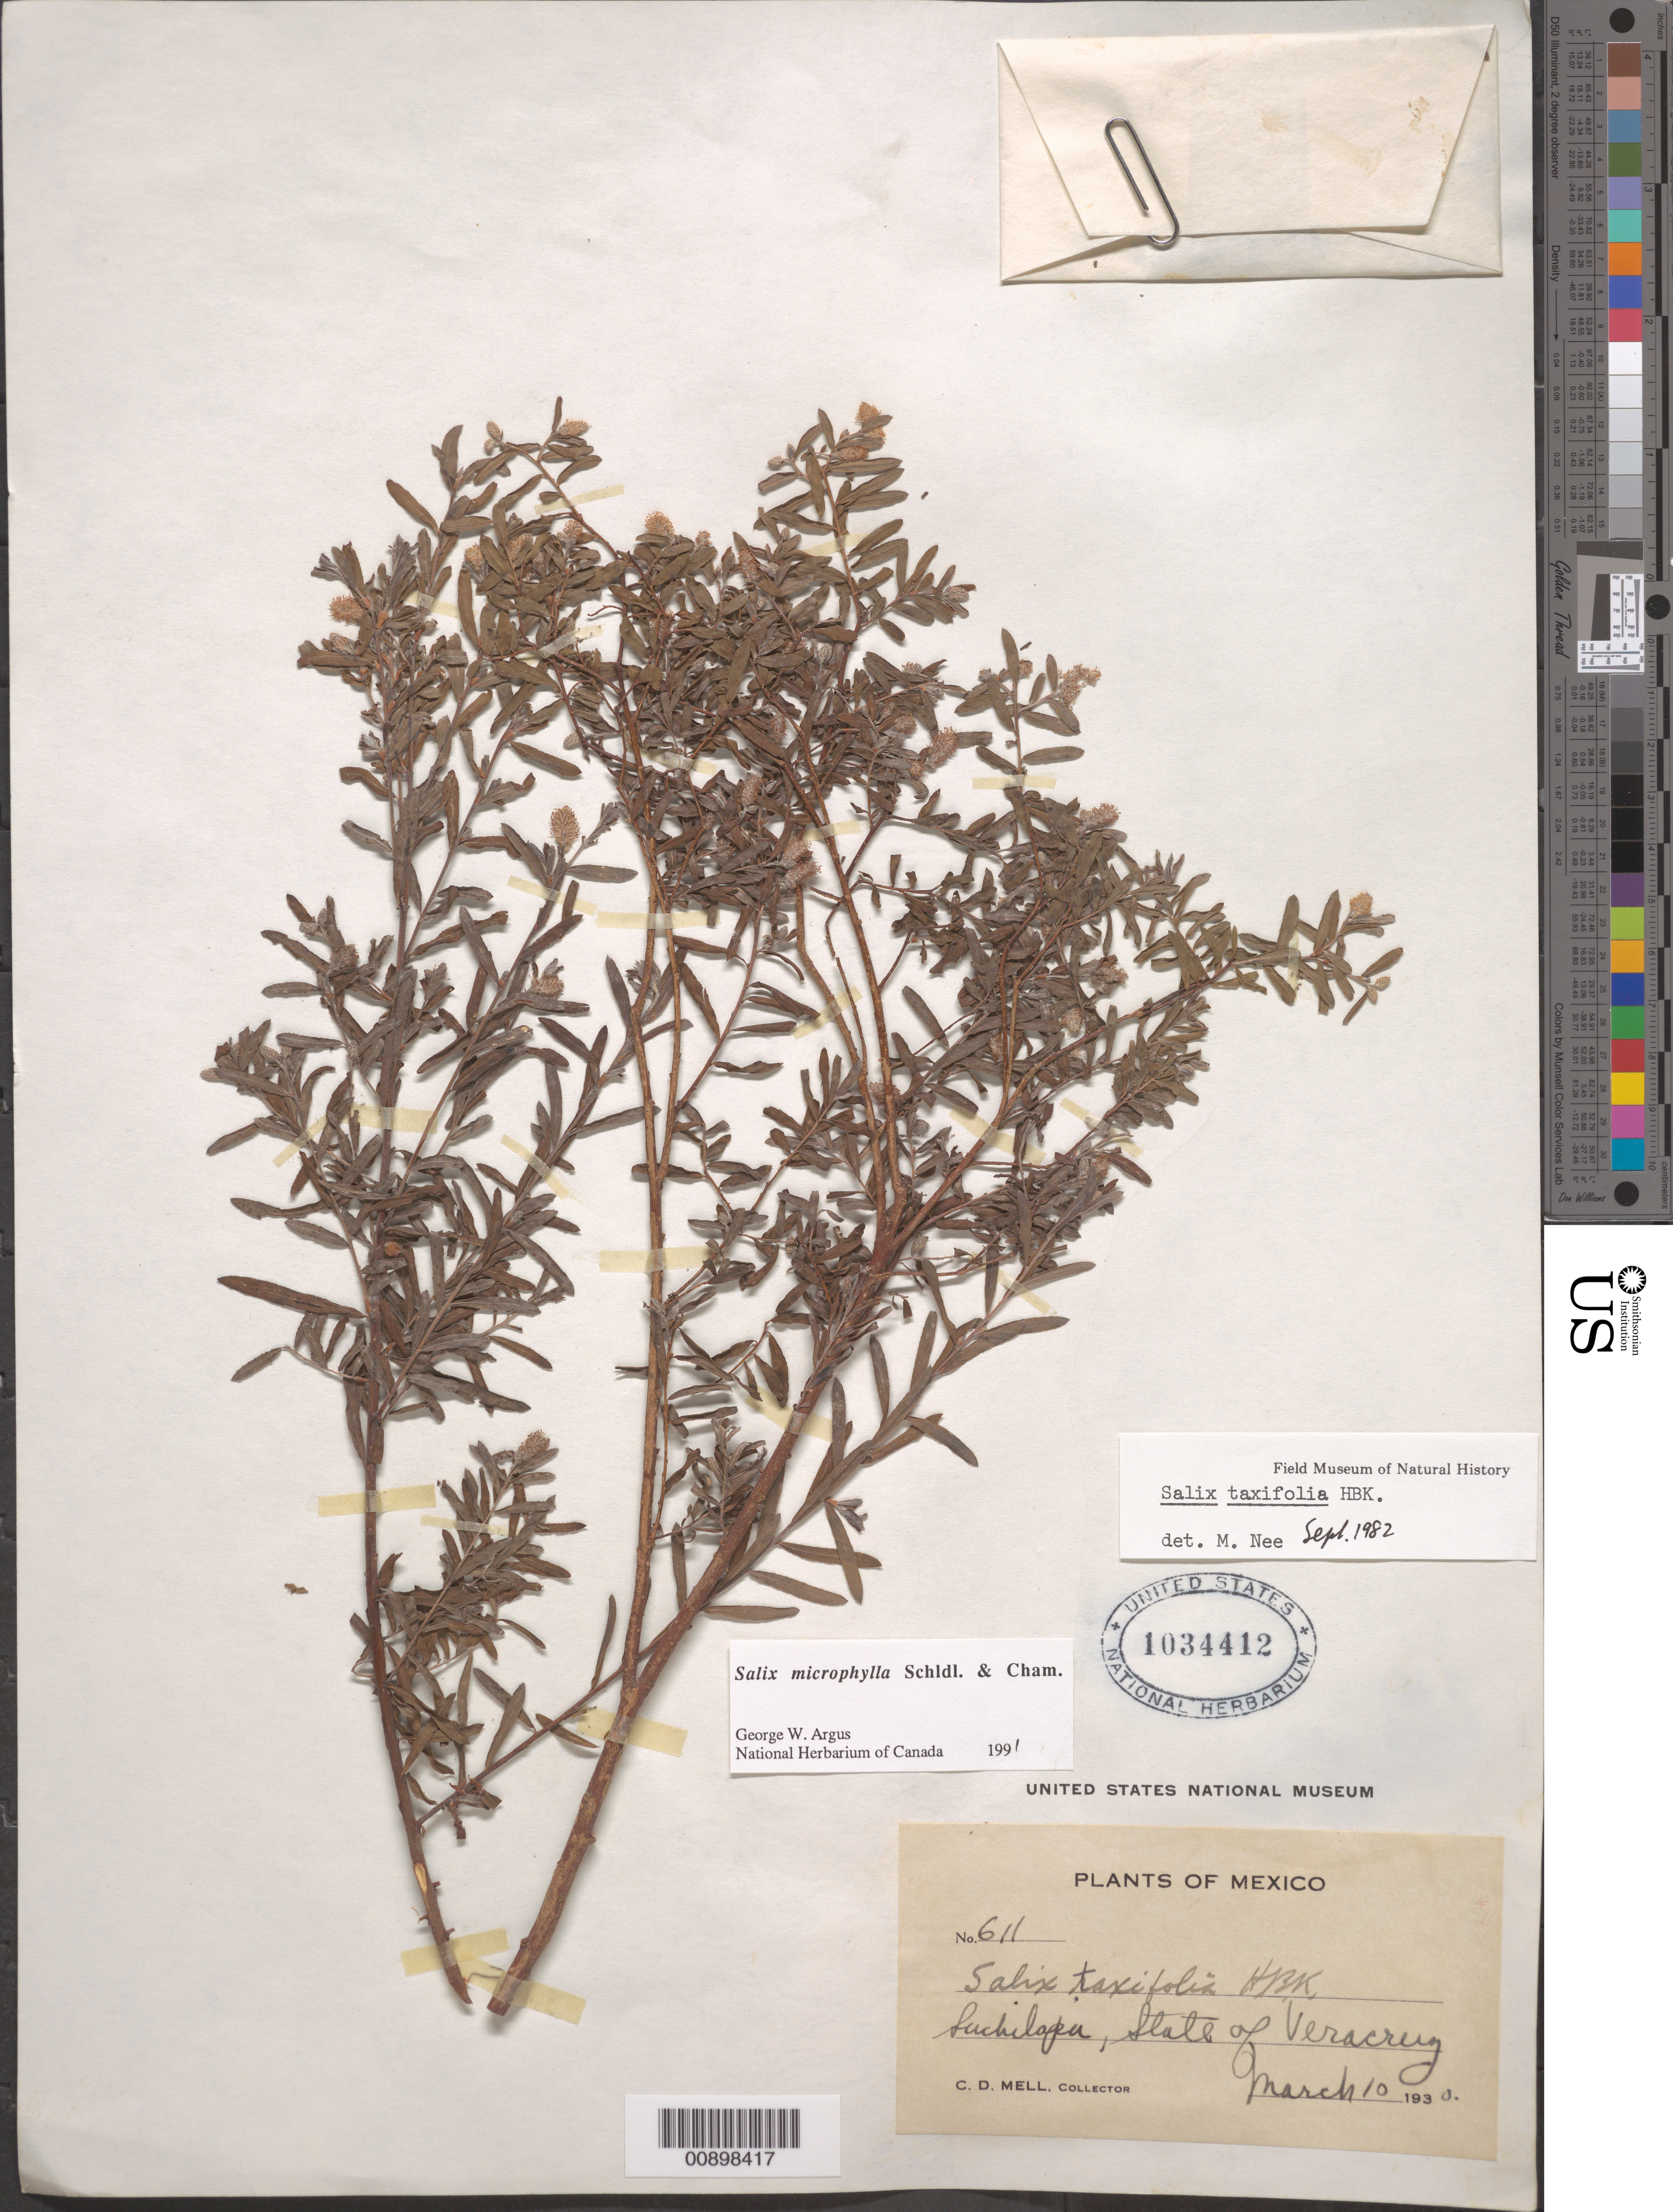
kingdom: Plantae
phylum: Tracheophyta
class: Magnoliopsida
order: Malpighiales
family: Salicaceae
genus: Salix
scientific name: Salix microphylla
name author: Schltdl. & Cham.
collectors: C. D. Mell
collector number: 611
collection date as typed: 10 Mar 1930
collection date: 1930-03-10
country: Mexico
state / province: Veracruz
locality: Suchilapa, State of Veracruz.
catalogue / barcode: US 1034412